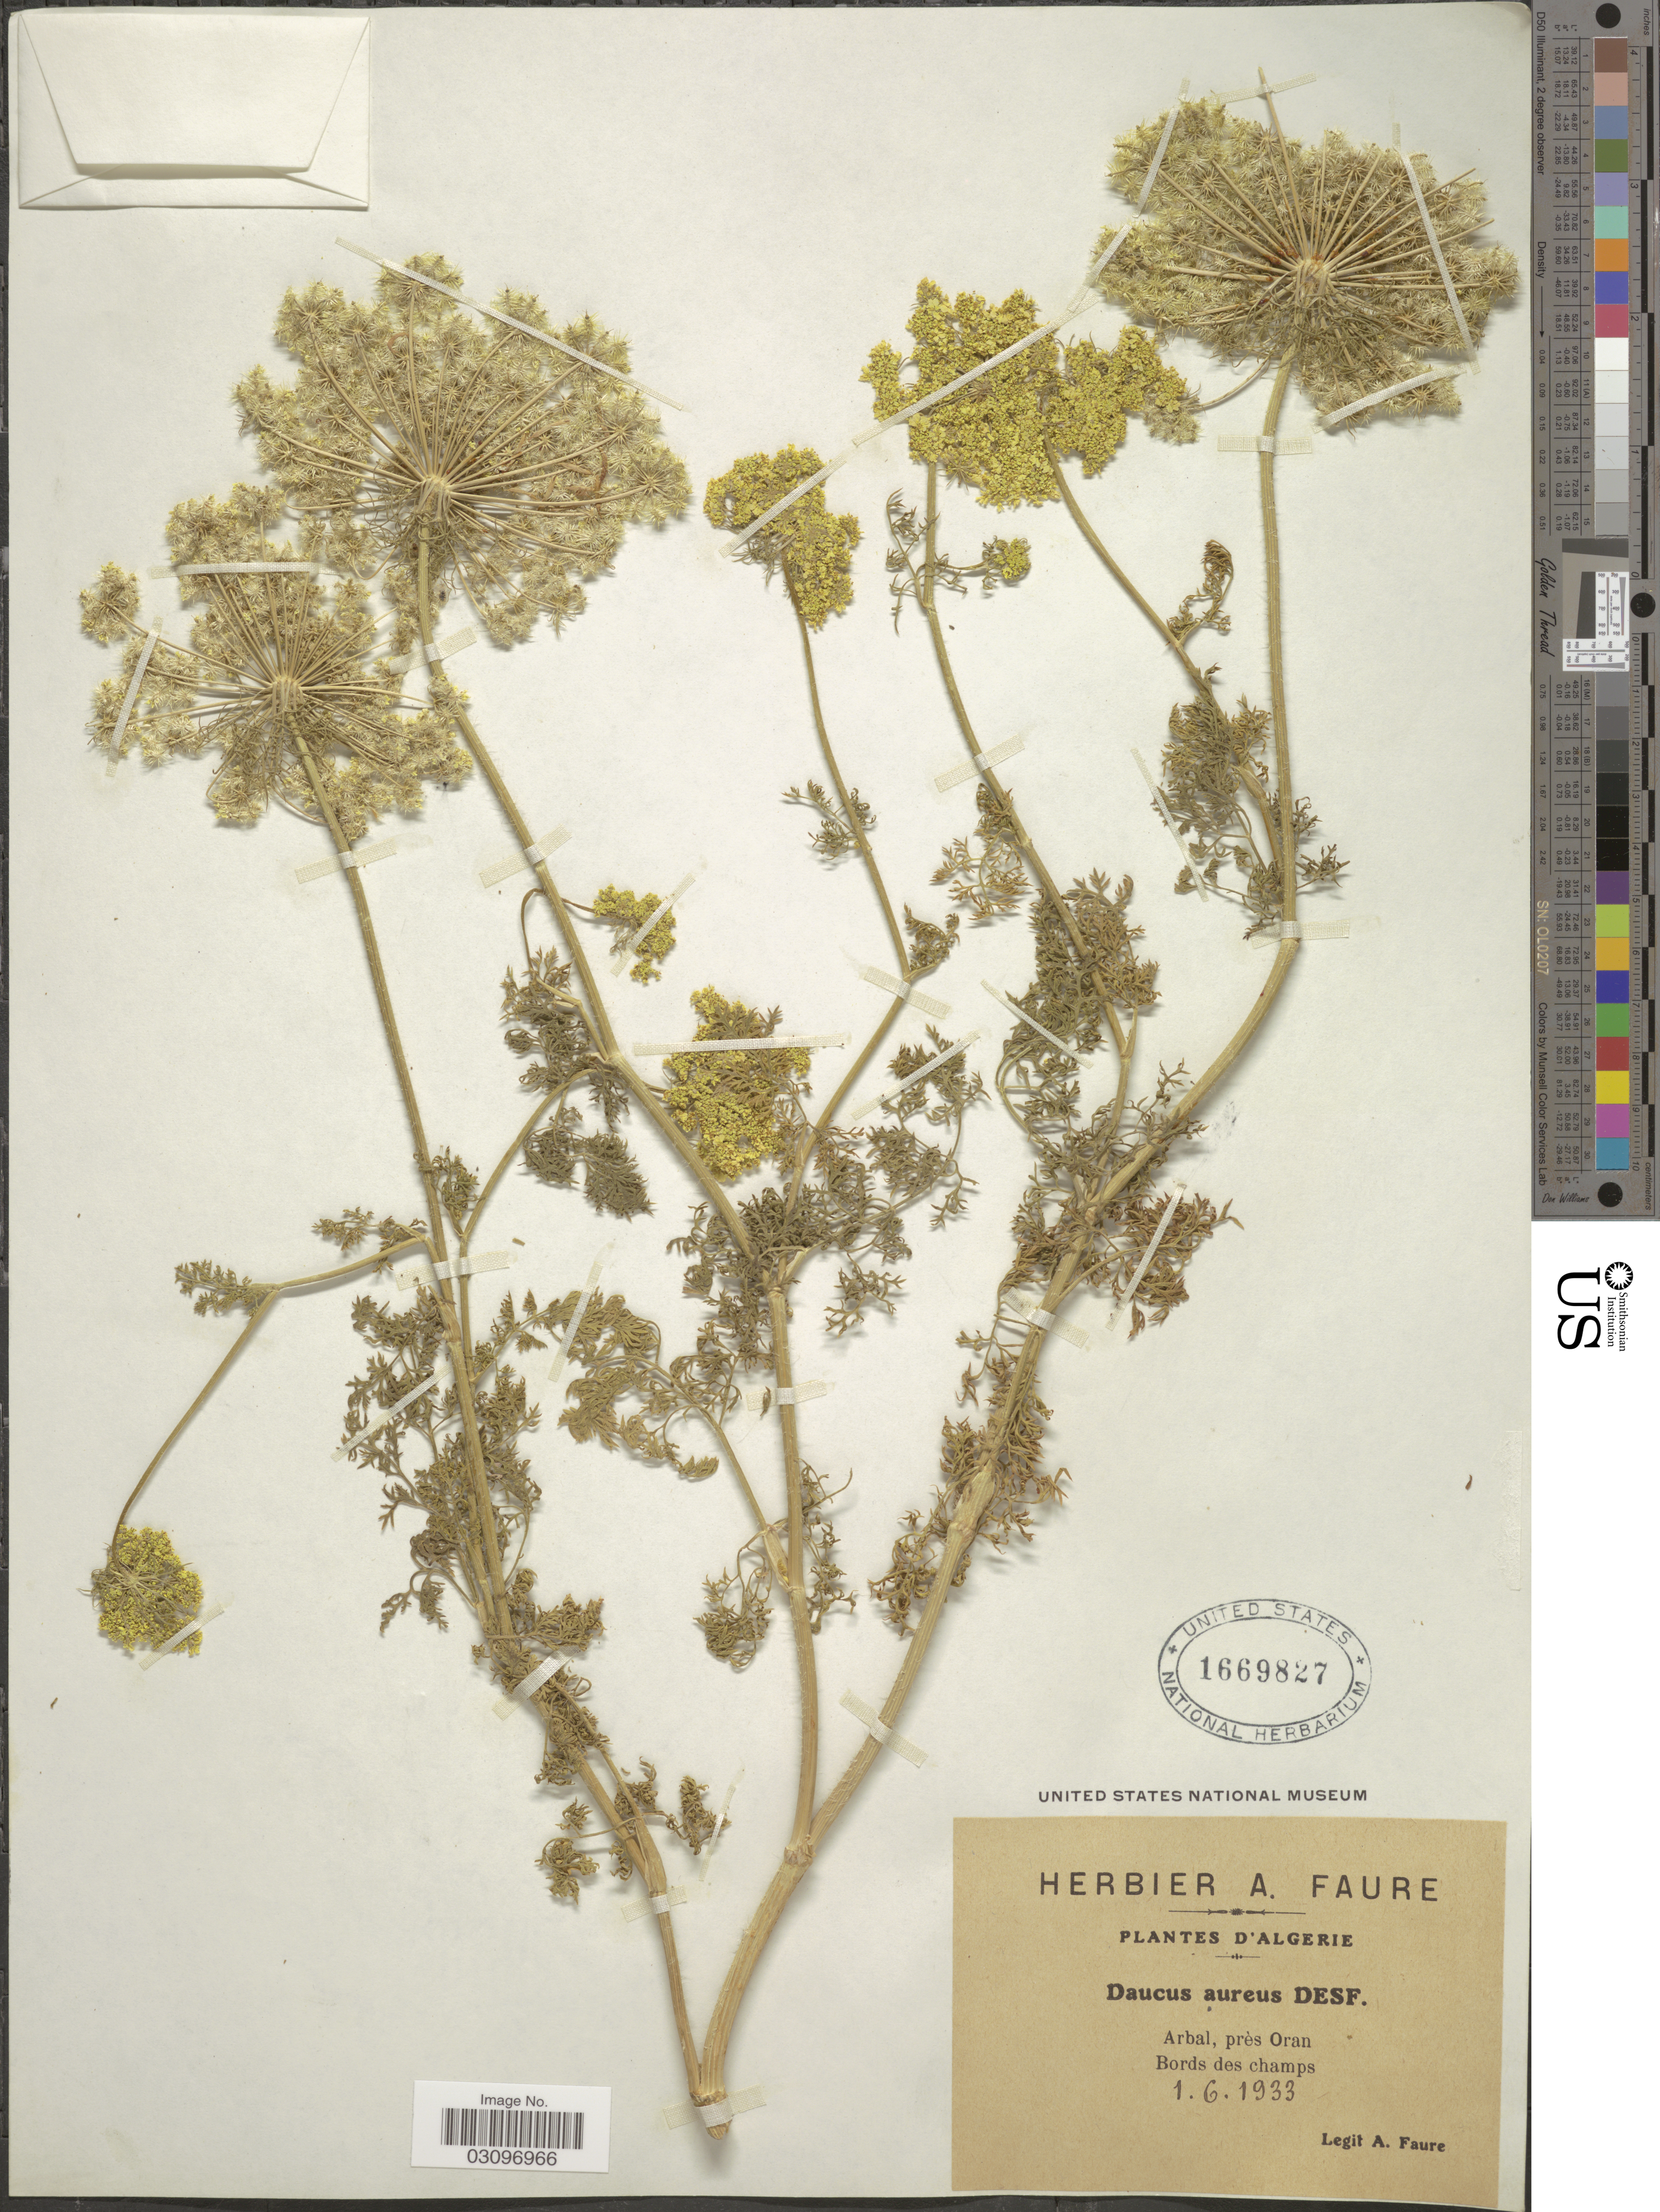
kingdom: Plantae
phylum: Tracheophyta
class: Magnoliopsida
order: Apiales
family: Apiaceae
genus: Daucus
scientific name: Daucus aureus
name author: Desf.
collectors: A. Faure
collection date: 1933-06-01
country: Algeria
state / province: Oran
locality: Arbal, près Oran.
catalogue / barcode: US 1669827